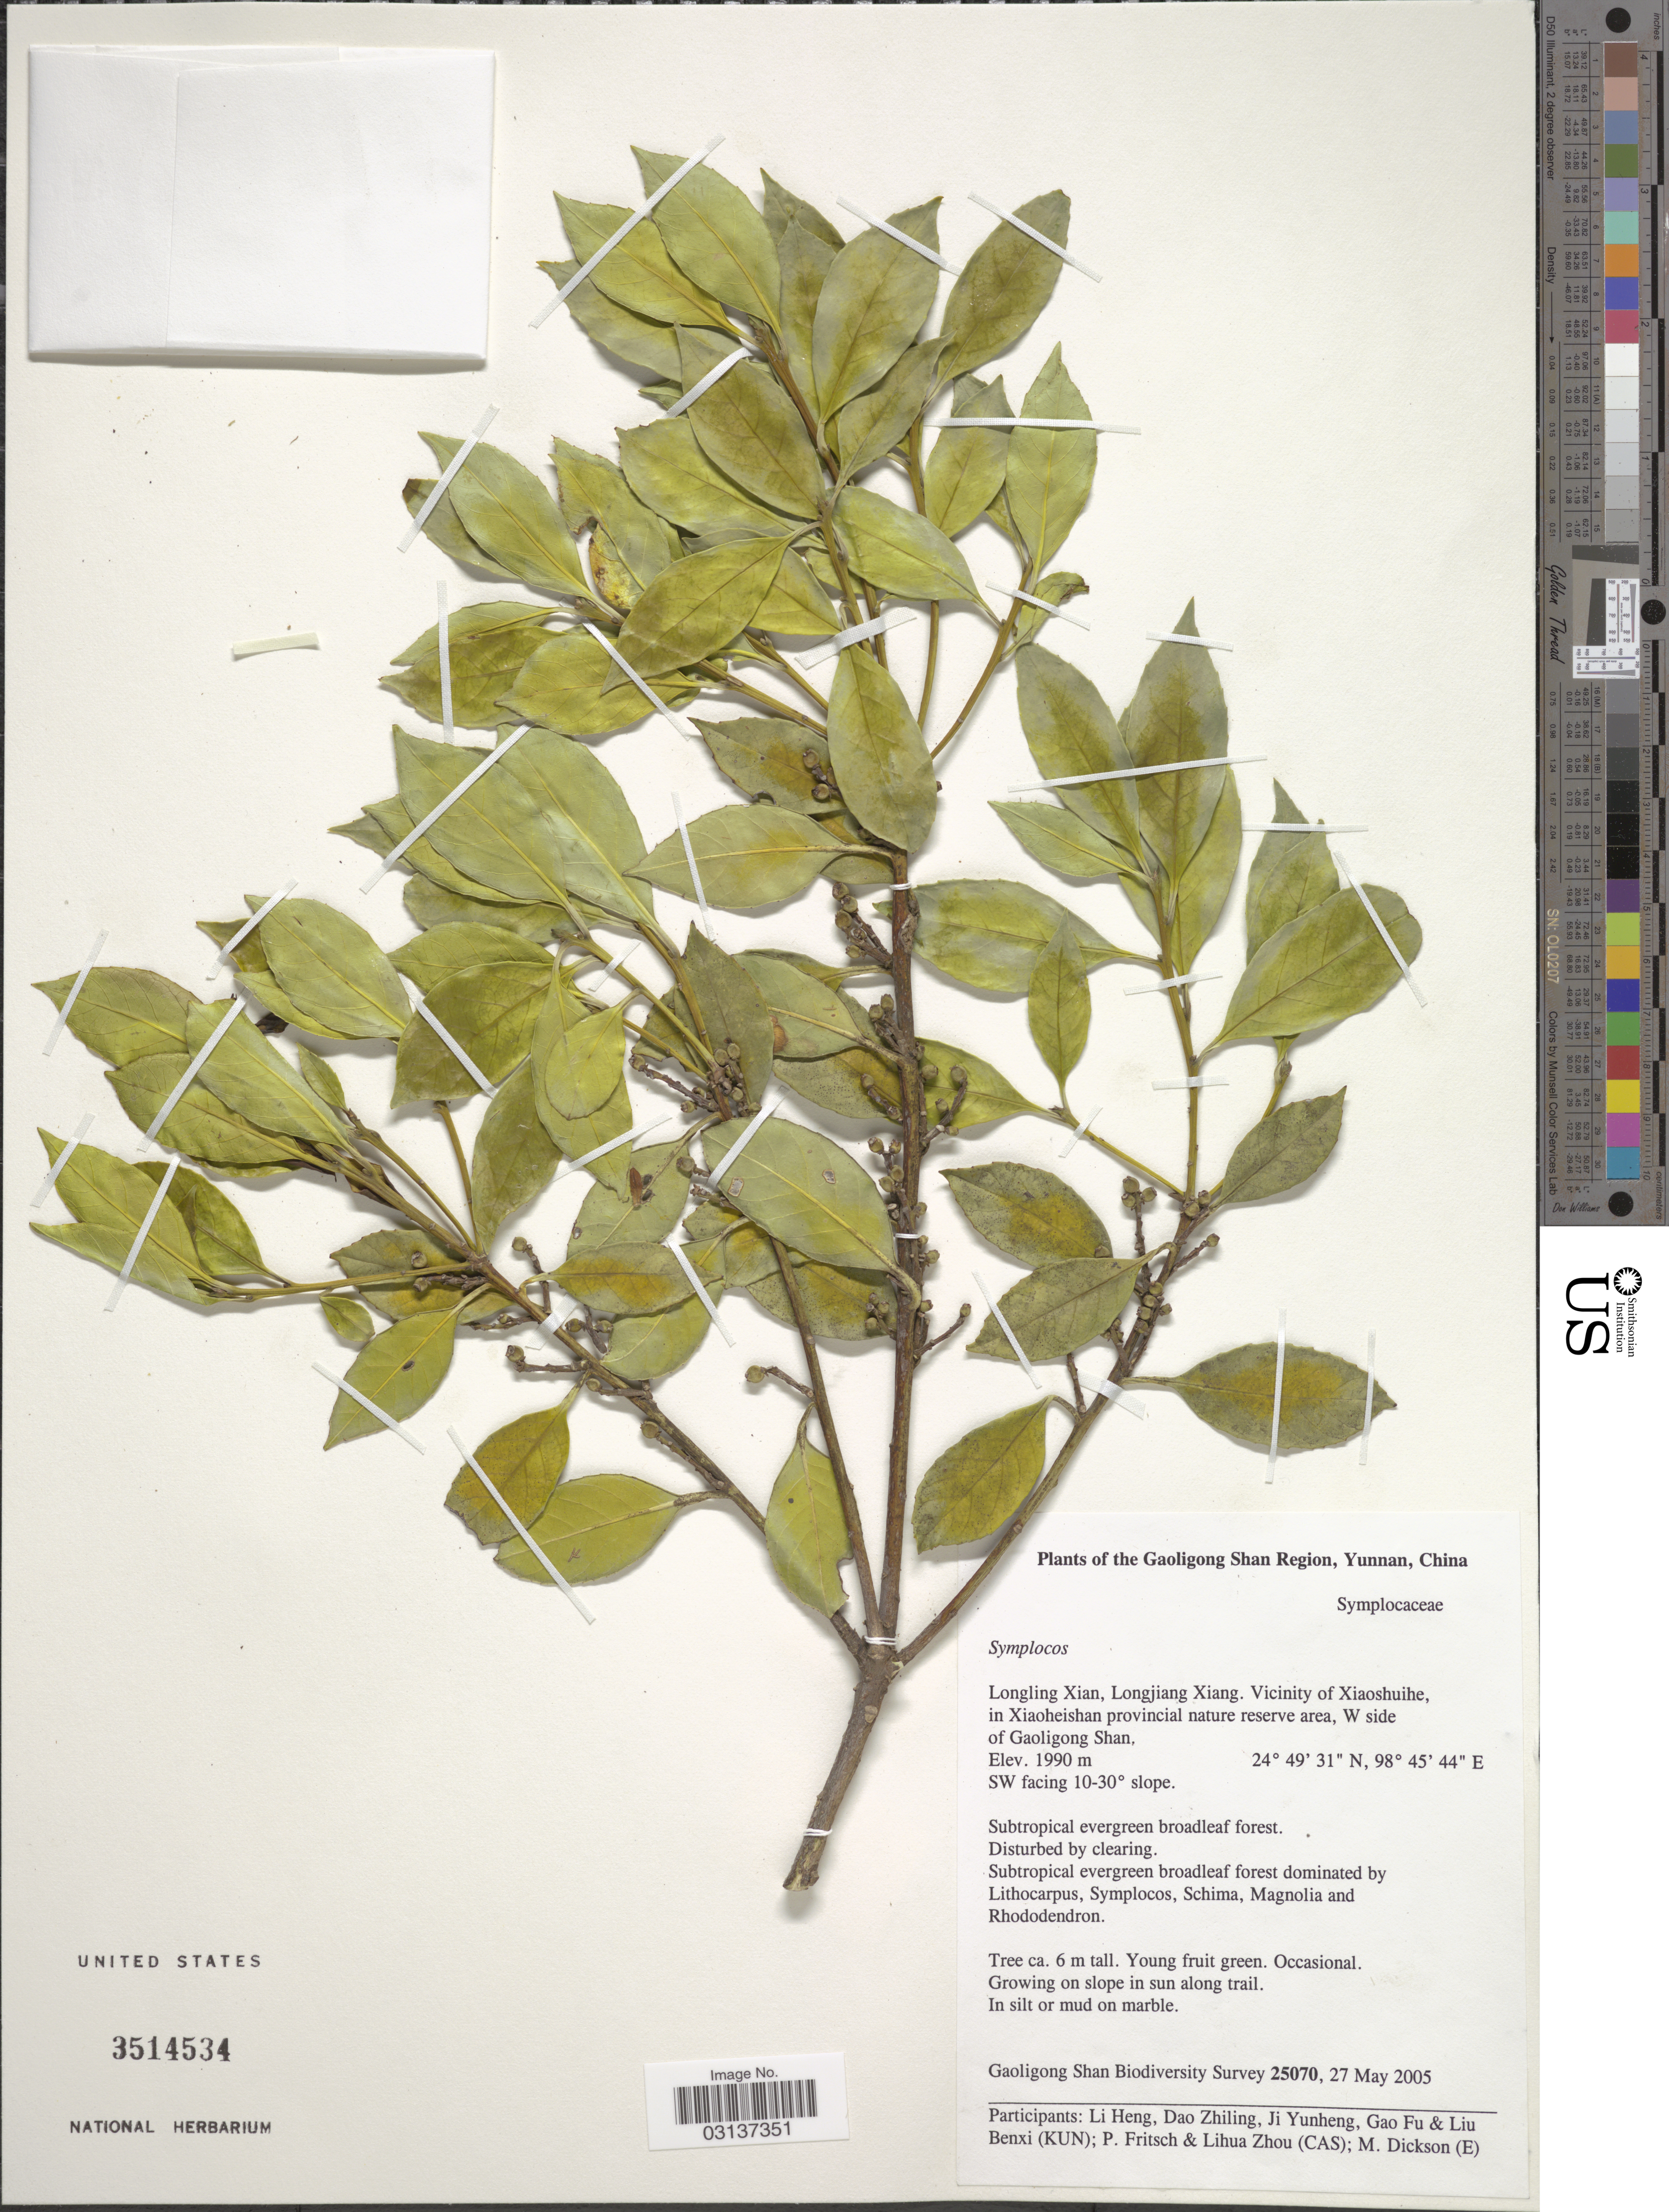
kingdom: Plantae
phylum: Tracheophyta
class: Magnoliopsida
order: Ericales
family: Symplocaceae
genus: Symplocos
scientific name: Symplocos sp.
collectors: Gaoligong Shan Biodiversity Survey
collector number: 25070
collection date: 2005-05-27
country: China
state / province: Yunnan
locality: Gaoligong Shan Region. Longling Xian, Longjiang Xiang. Vicinity of Xiaoshuihe, in Xiaoheishan provincial nature reserve area, W side of Gaoligong Shan. SW facing 10-30° slope.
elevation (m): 1990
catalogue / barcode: US 3514534